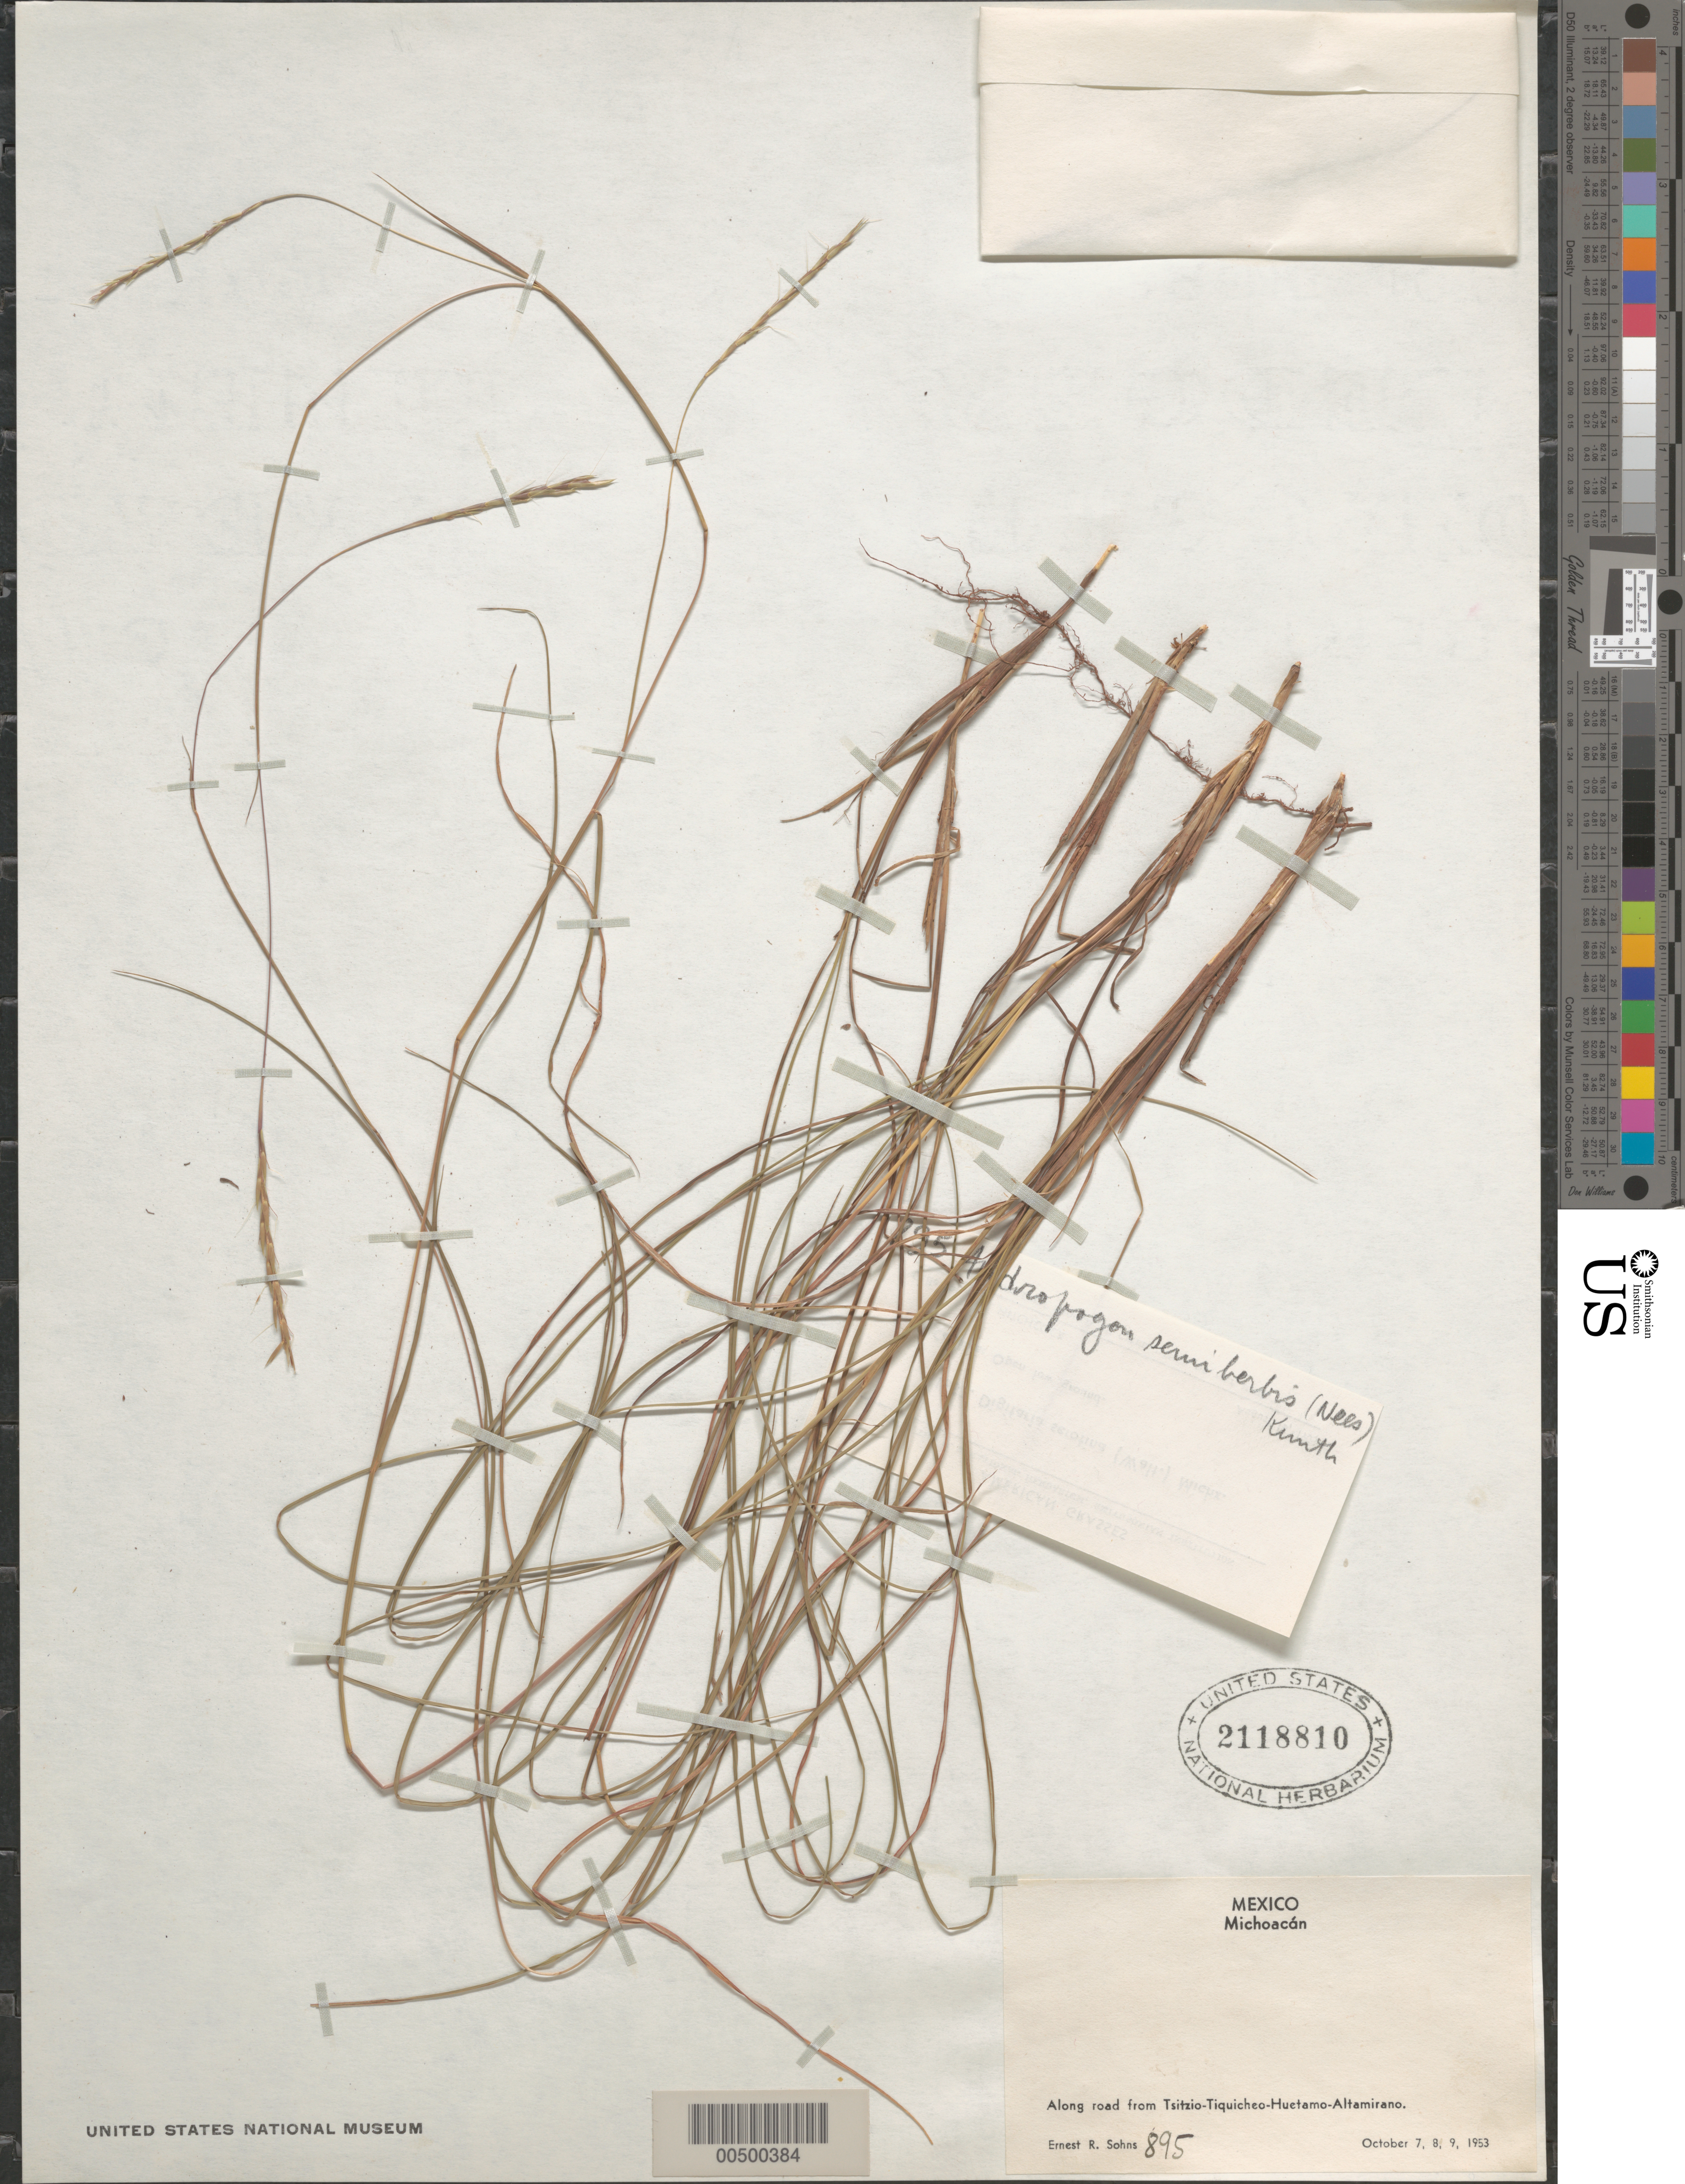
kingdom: Plantae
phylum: Tracheophyta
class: Liliopsida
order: Poales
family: Poaceae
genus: Schizachyrium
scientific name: Schizachyrium sanguineum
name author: (Retz.) Alston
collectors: E. R. Sohns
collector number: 895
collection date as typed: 7 Oct 1953 to 9 Oct 1953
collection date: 1953-10-07/1953-10-09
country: Mexico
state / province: Michoacán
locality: Along rd from Tsitzio-Tiquicheo-Huetamo-Altamirano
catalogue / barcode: US 2118810